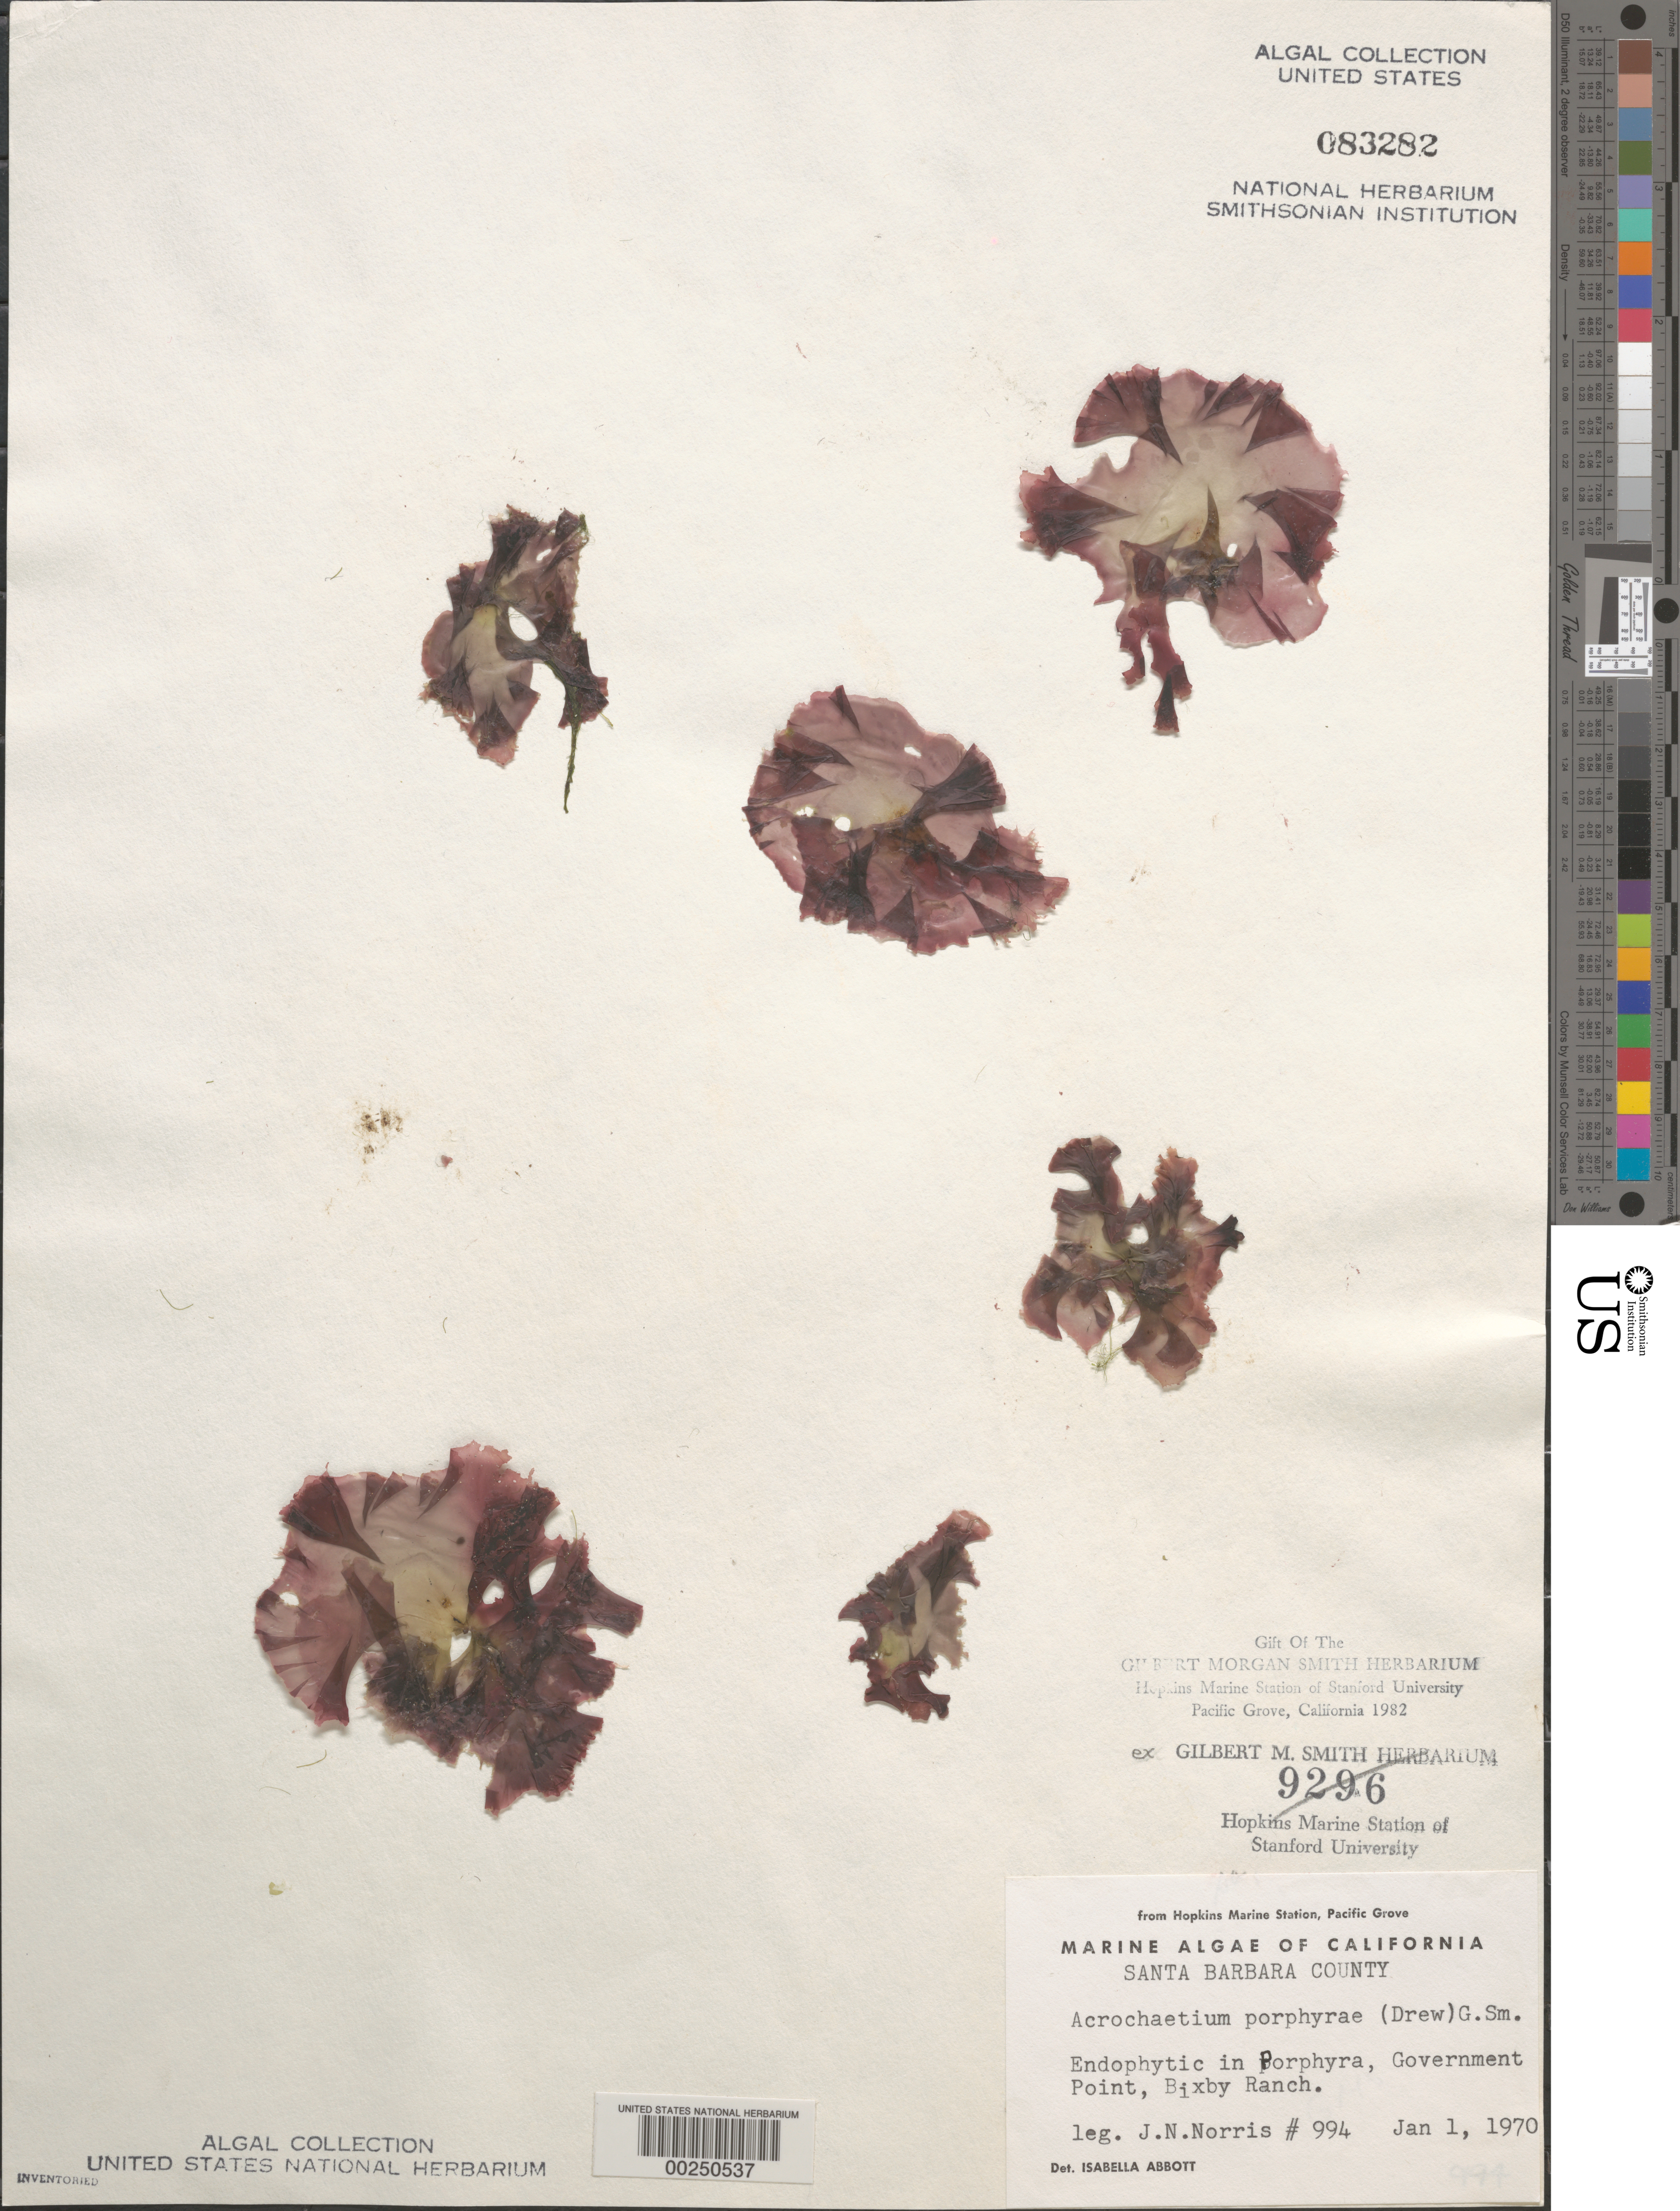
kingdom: Plantae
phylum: Rhodophyta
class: Florideophyceae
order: Acrochaetiales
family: Rhodochortonaceae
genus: Rhododrewia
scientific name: Rhododrewia porphyrae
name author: (K.M. Drew) S.L. Clayden & G.W. Saunders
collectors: J. N. Norris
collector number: JN-994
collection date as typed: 01 Jan 1970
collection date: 1970-01-01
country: United States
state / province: California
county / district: Santa Barbara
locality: Bixby Ranch, Government Point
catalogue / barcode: US 83282